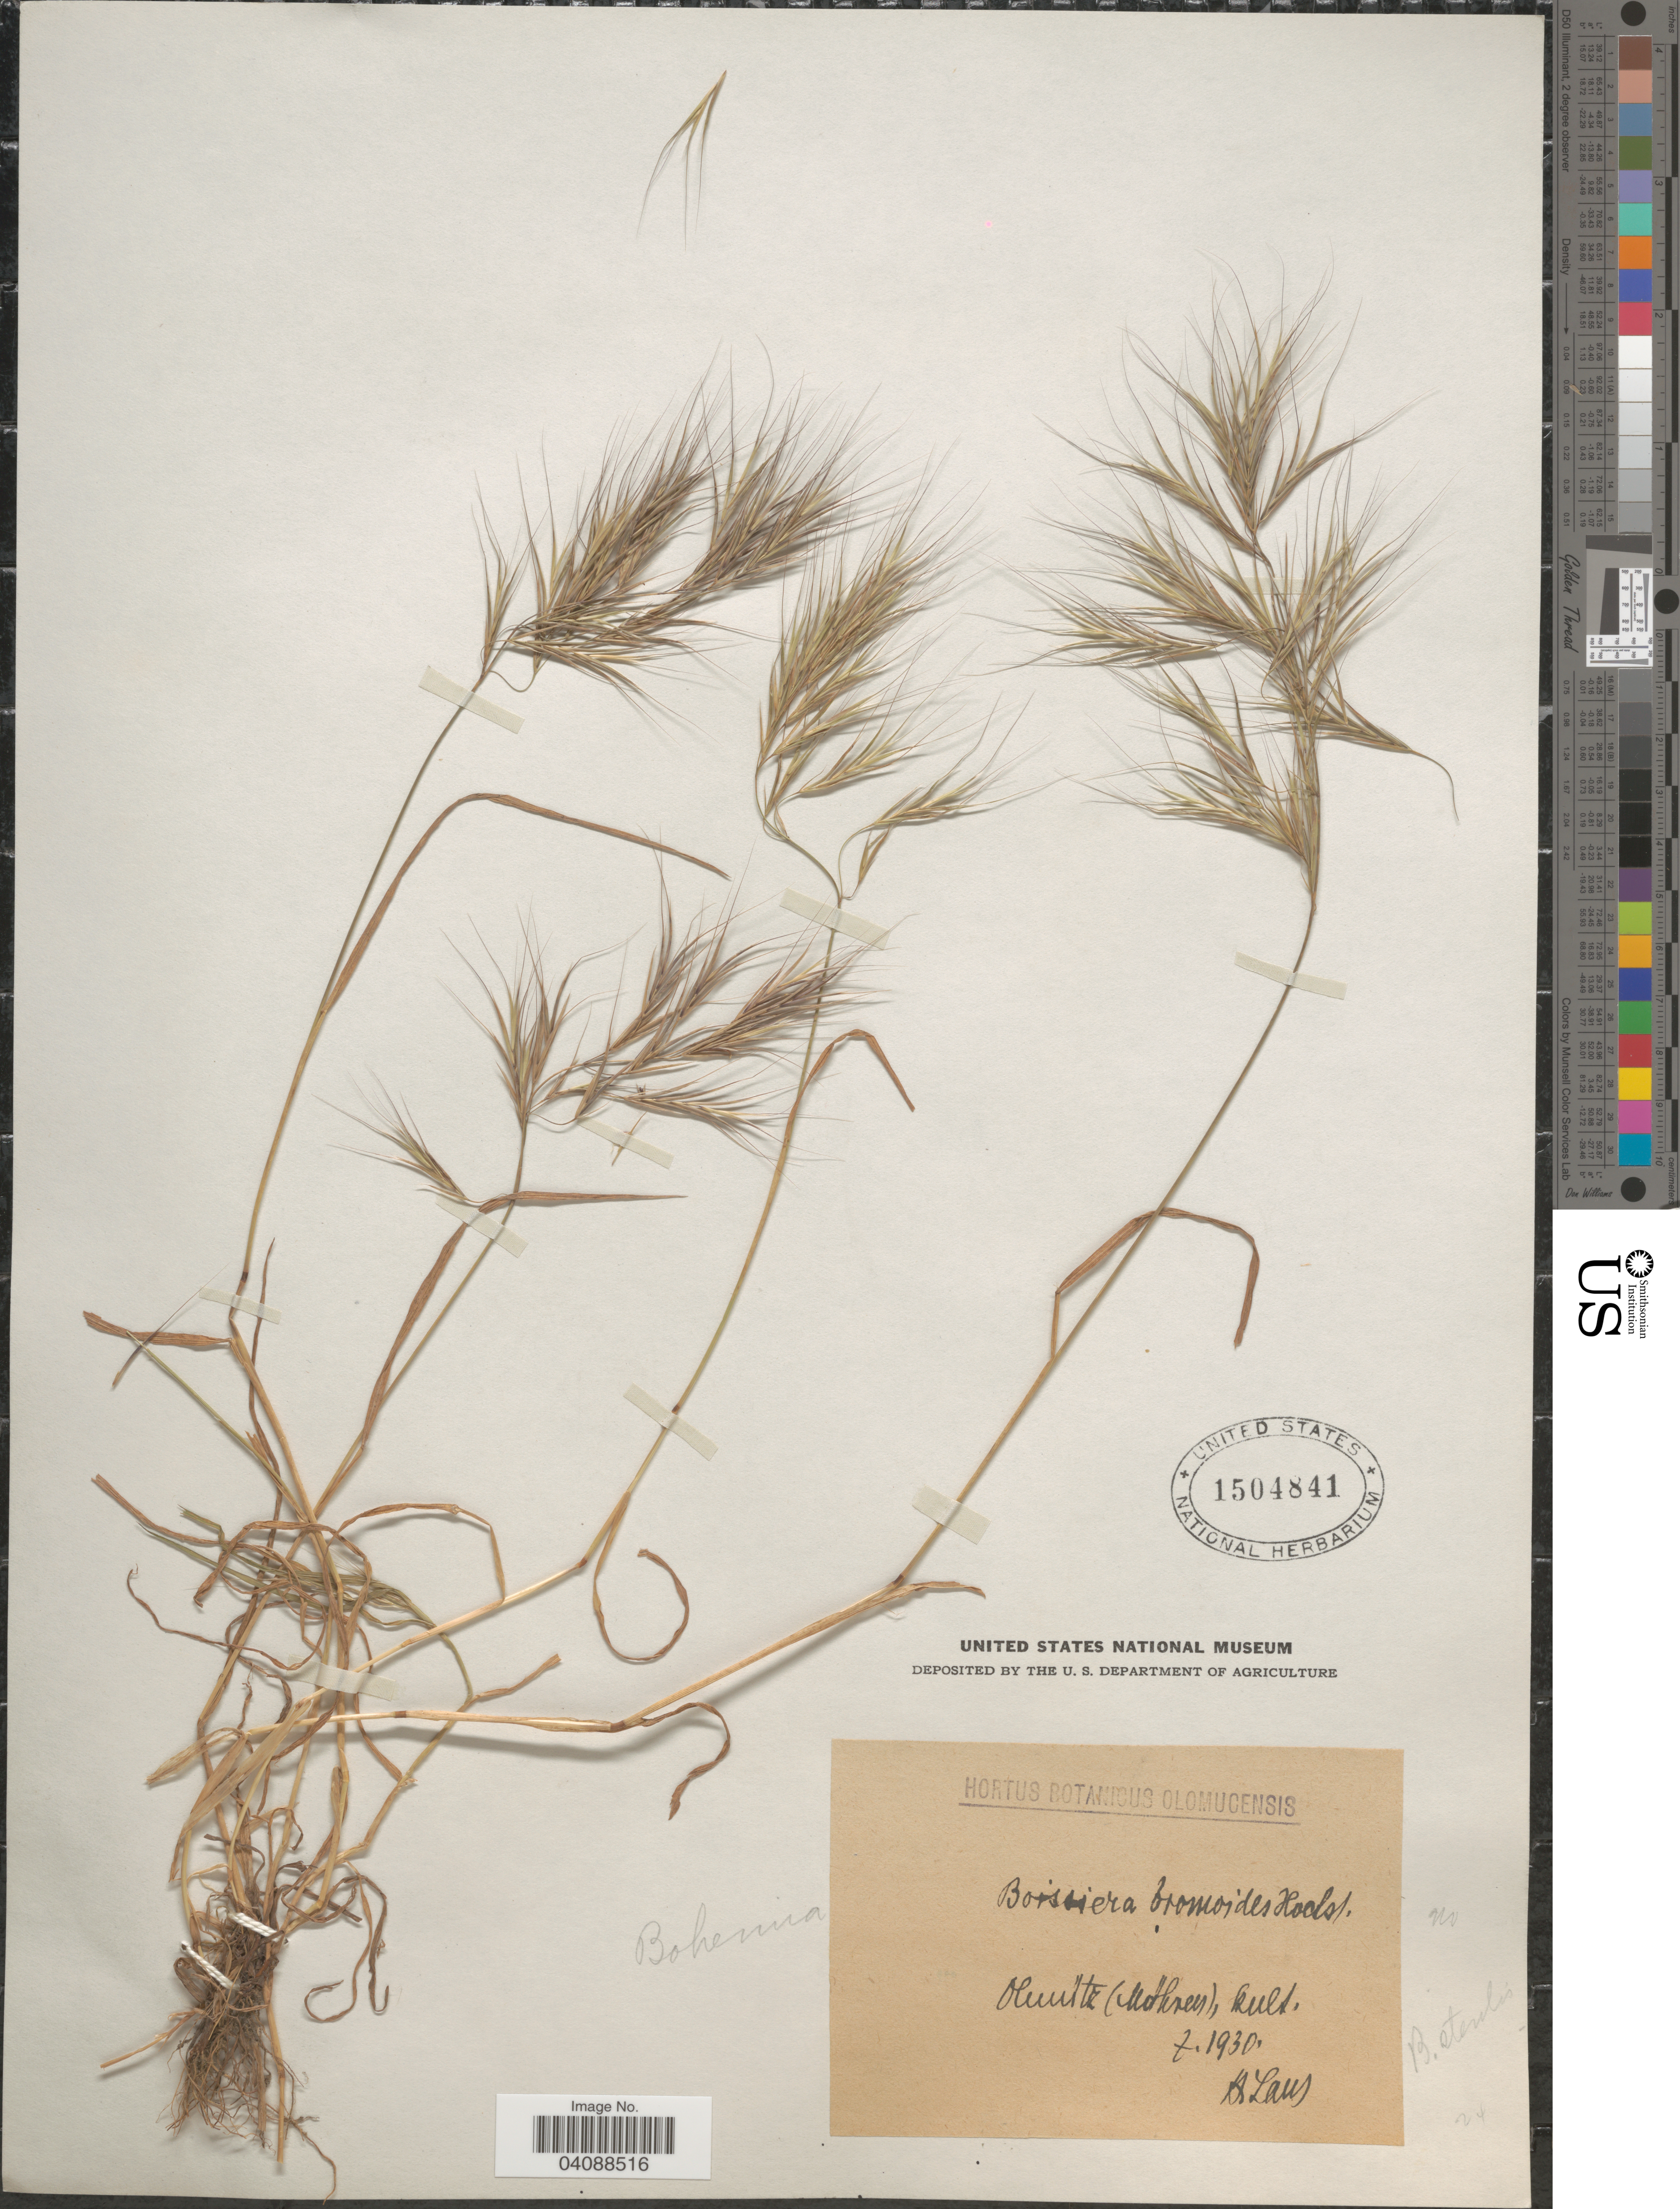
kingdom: Plantae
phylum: Tracheophyta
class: Liliopsida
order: Poales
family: Poaceae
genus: Bromus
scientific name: Bromus sterilis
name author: L.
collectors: A. Laus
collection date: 1930-07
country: Czechia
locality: Bohemia. Olmutz (Möksen), cult.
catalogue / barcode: US 1504841